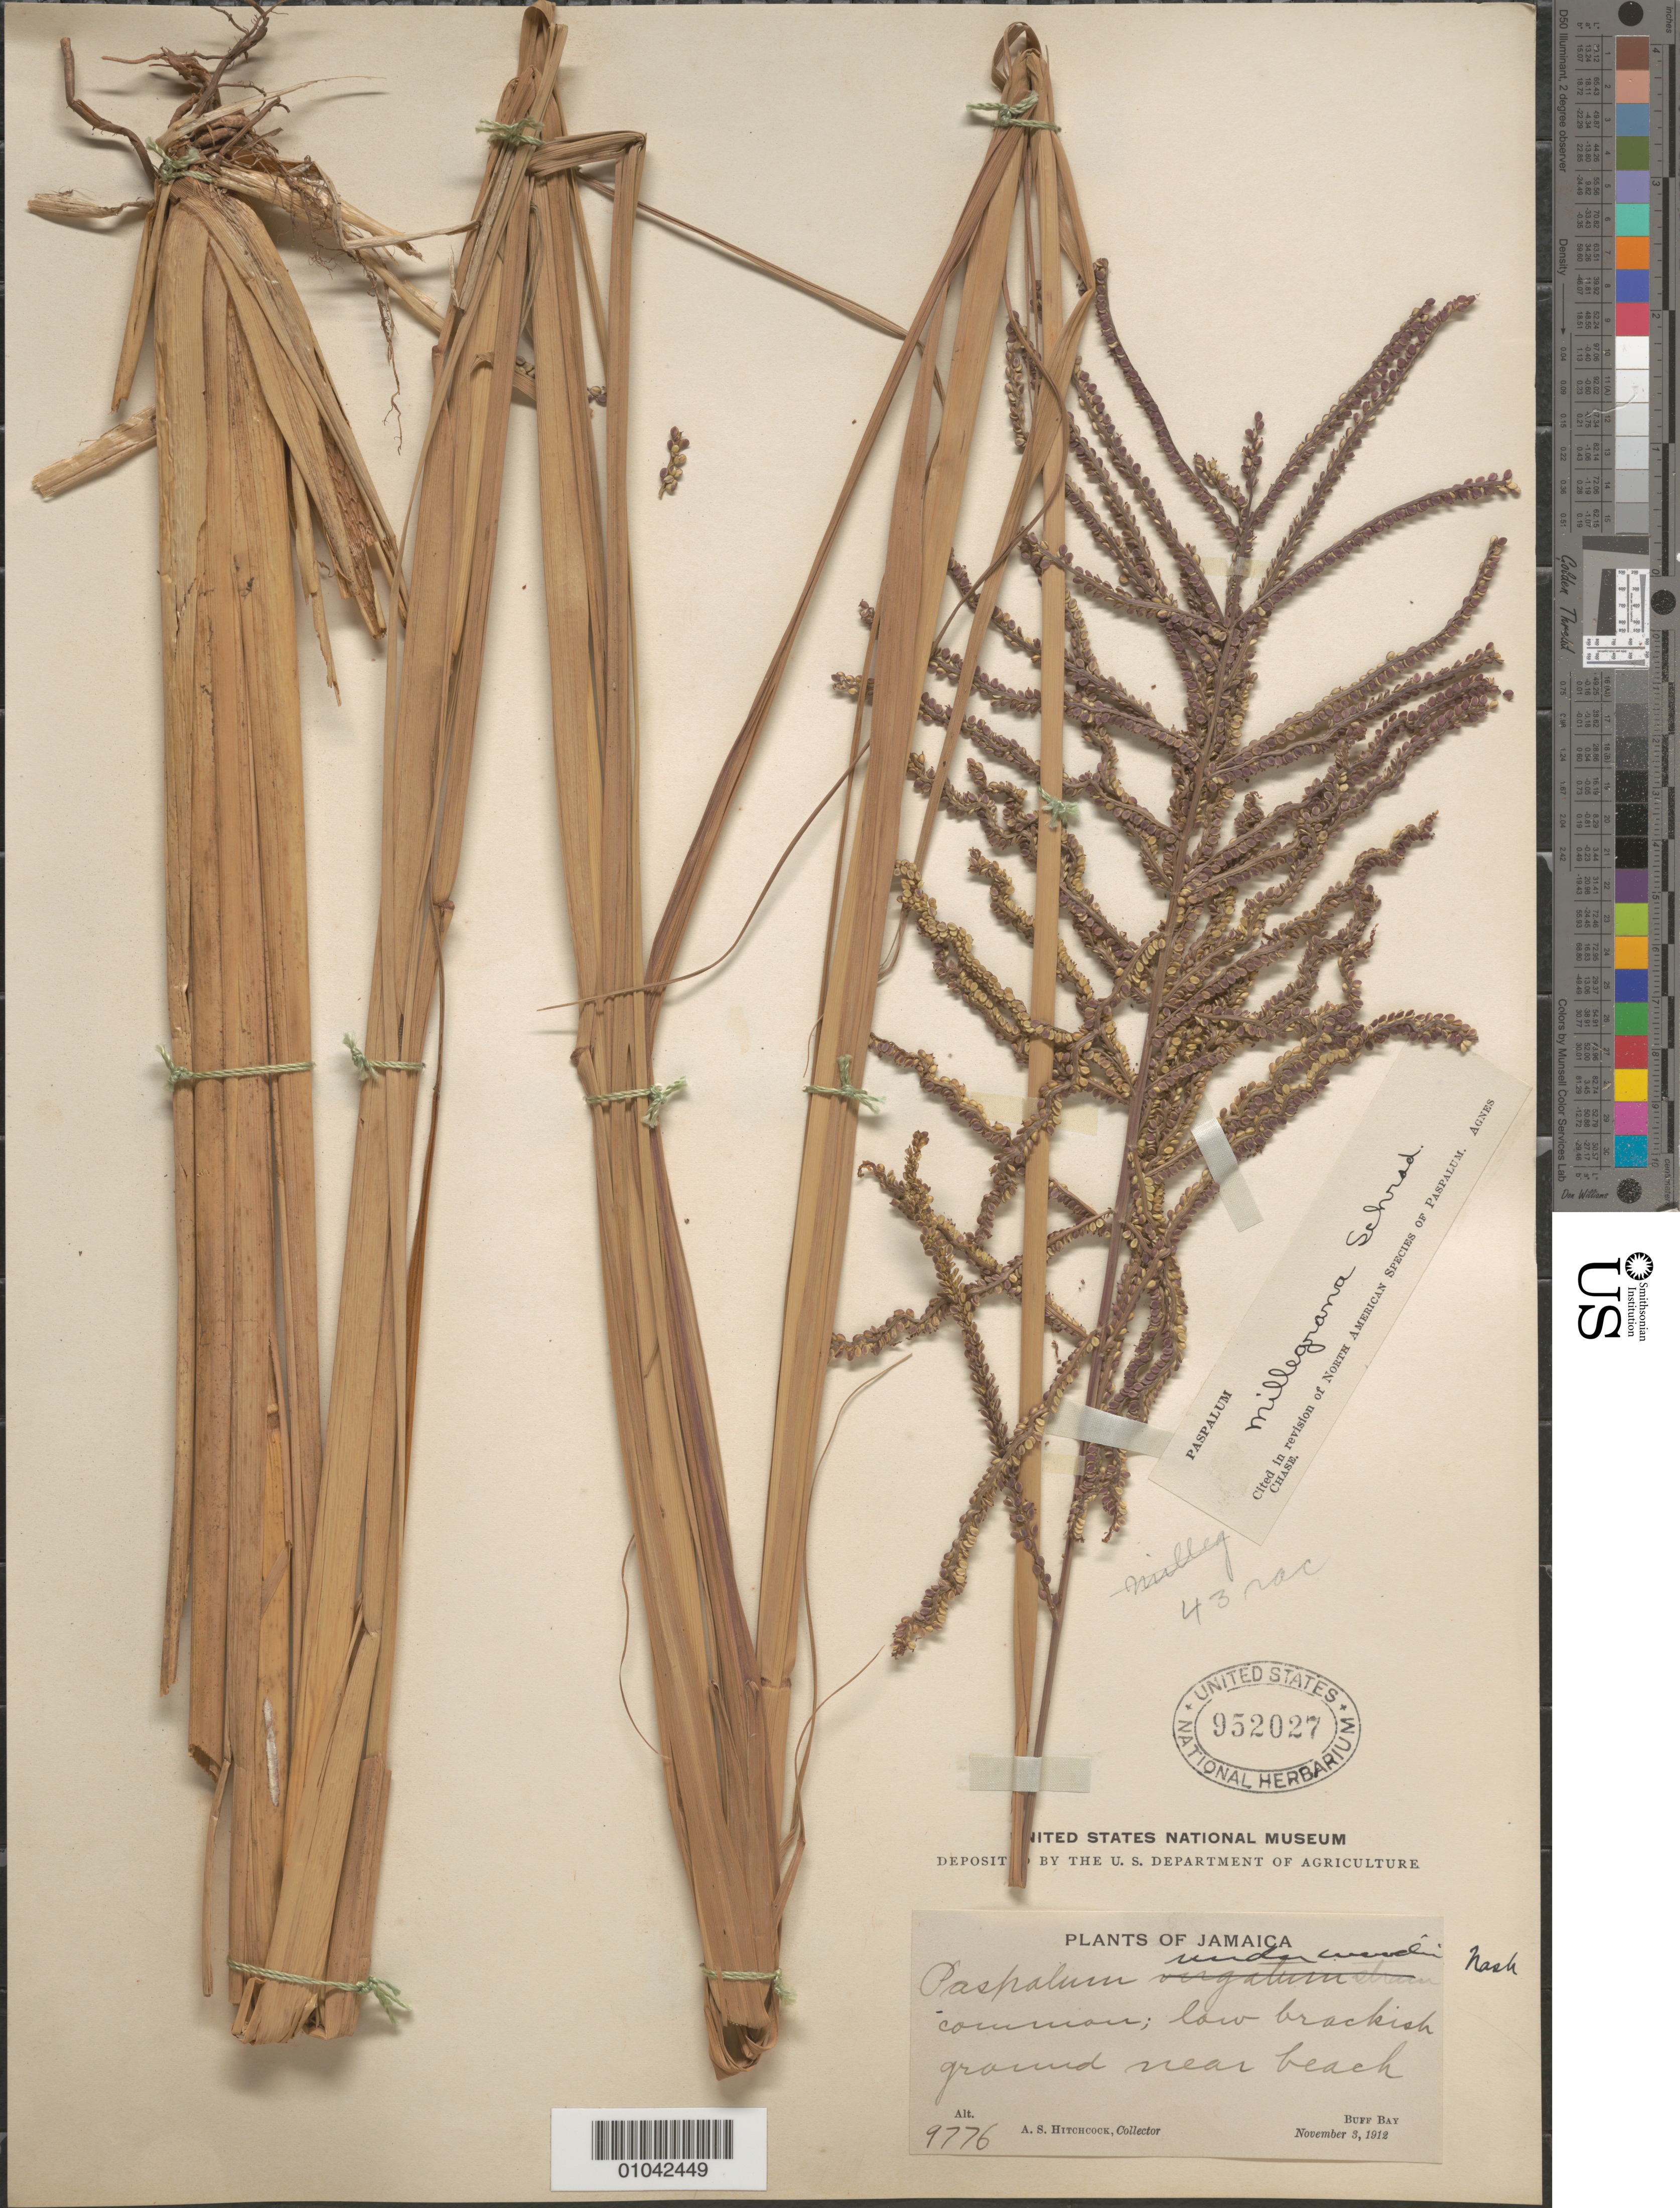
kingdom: Plantae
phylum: Tracheophyta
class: Liliopsida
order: Poales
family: Poaceae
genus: Paspalum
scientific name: Paspalum millegrana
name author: Schrad.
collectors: A. S. Hitchcock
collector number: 9776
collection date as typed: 03 Nov 1912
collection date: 1912-11-03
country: Jamaica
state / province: Portland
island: Jamaica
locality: Buff Bay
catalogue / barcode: US 952027